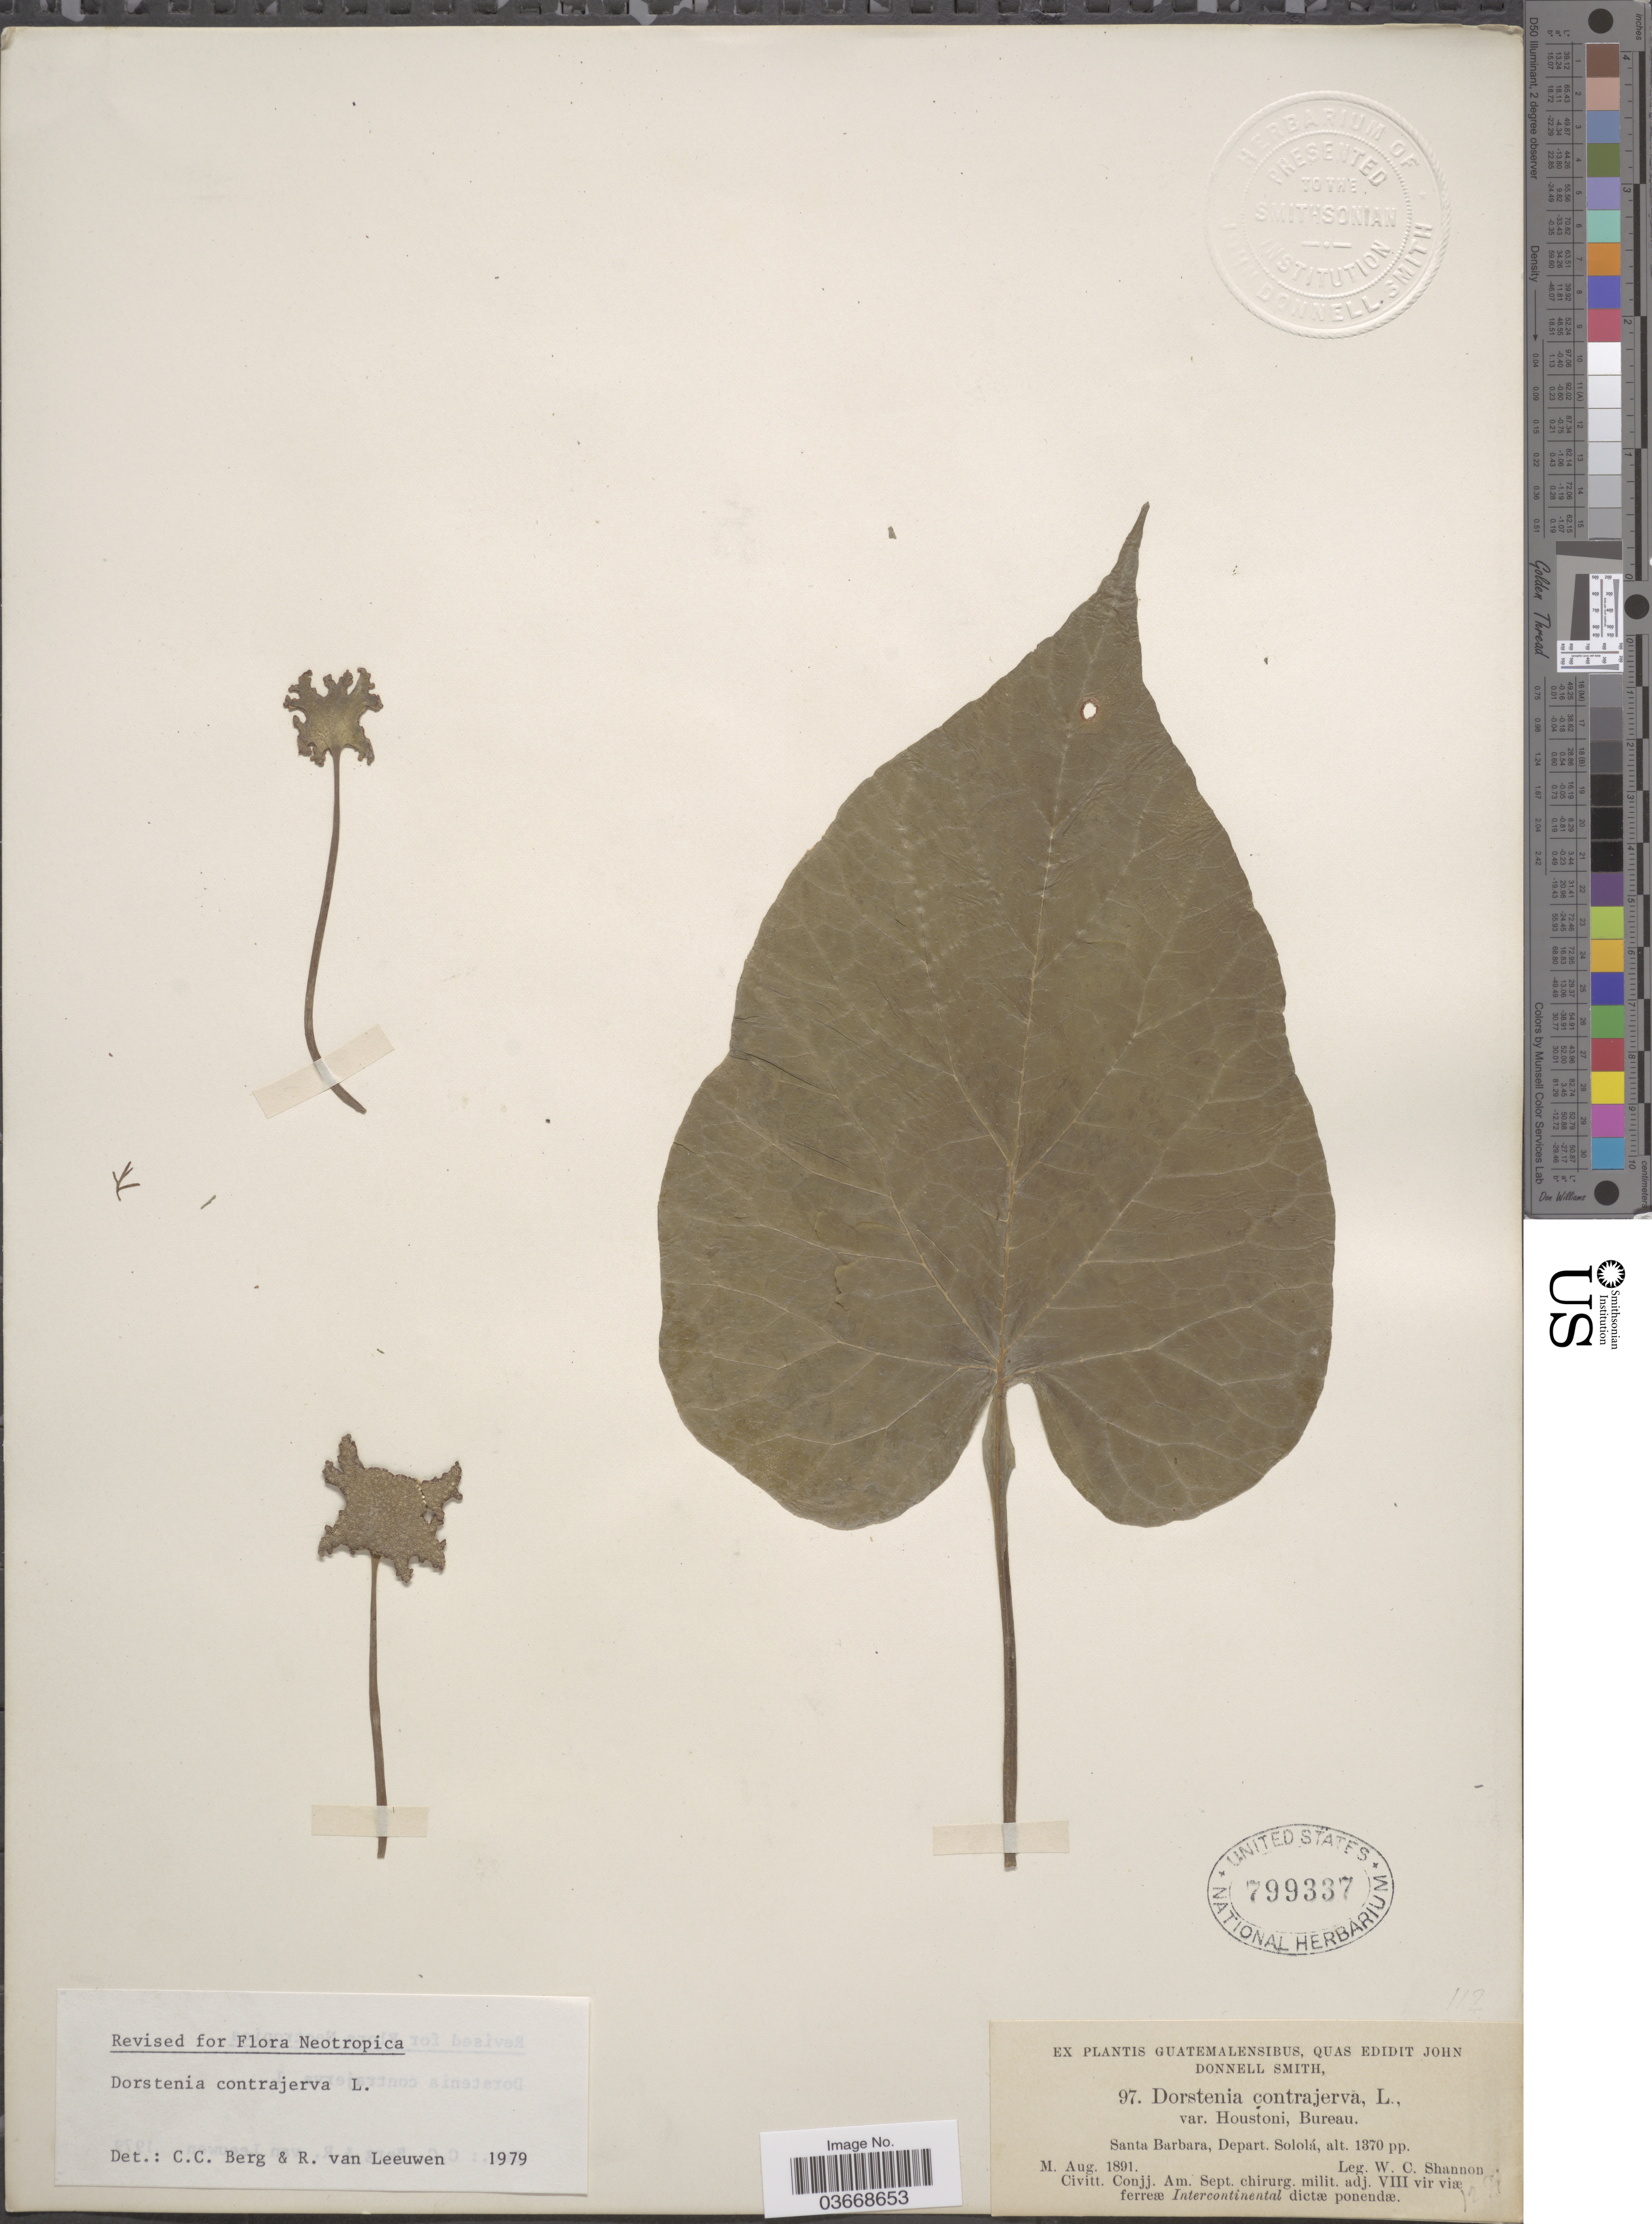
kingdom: Plantae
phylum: Tracheophyta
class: Magnoliopsida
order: Rosales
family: Moraceae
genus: Dorstenia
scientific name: Dorstenia contrajerva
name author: L.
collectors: W. C. Shannon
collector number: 97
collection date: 1891-08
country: Guatemala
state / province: Solola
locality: Santa Barbara, Depart. Sololá.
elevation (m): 418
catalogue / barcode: US 799337